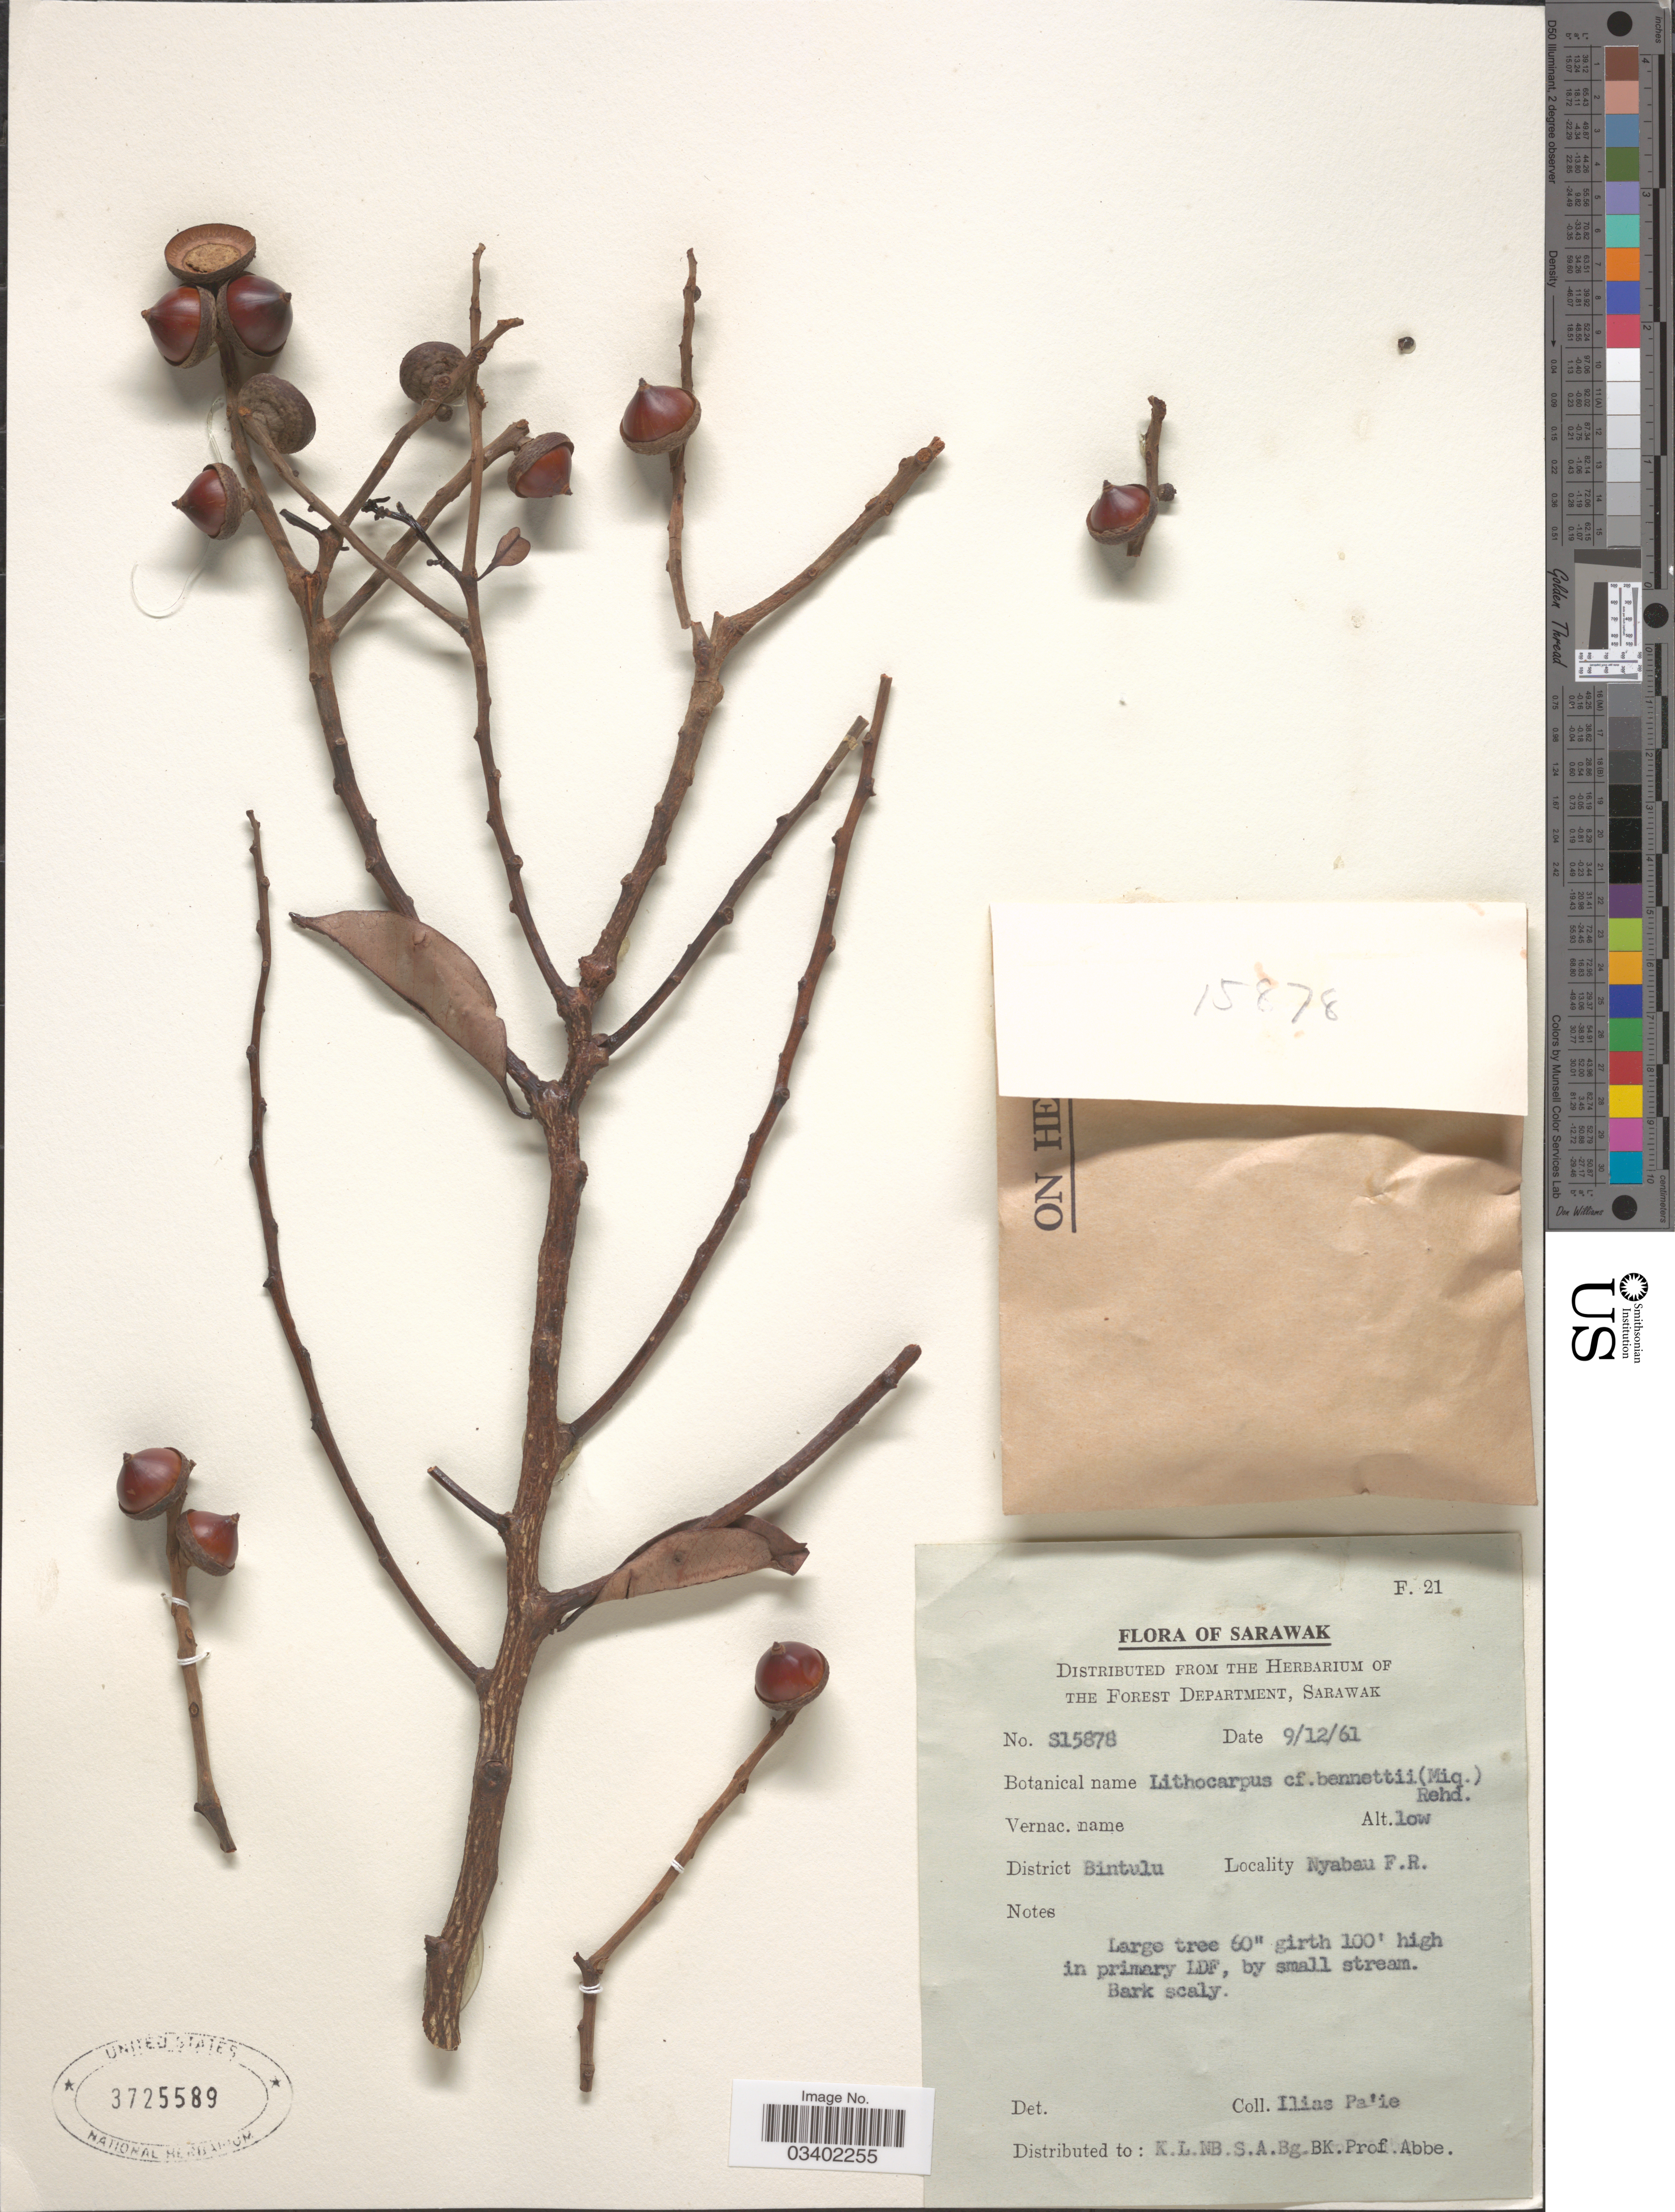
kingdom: Plantae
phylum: Tracheophyta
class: Magnoliopsida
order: Fagales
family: Fagaceae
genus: Lithocarpus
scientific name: Lithocarpus bennettii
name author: (Miq.) Rehder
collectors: I. bin Paie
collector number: S15878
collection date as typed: Transcribed d/m/y: 9/12/61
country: Malaysia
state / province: Sarawak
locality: District Bintulu. Nyabau F.R.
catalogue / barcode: US 3725589